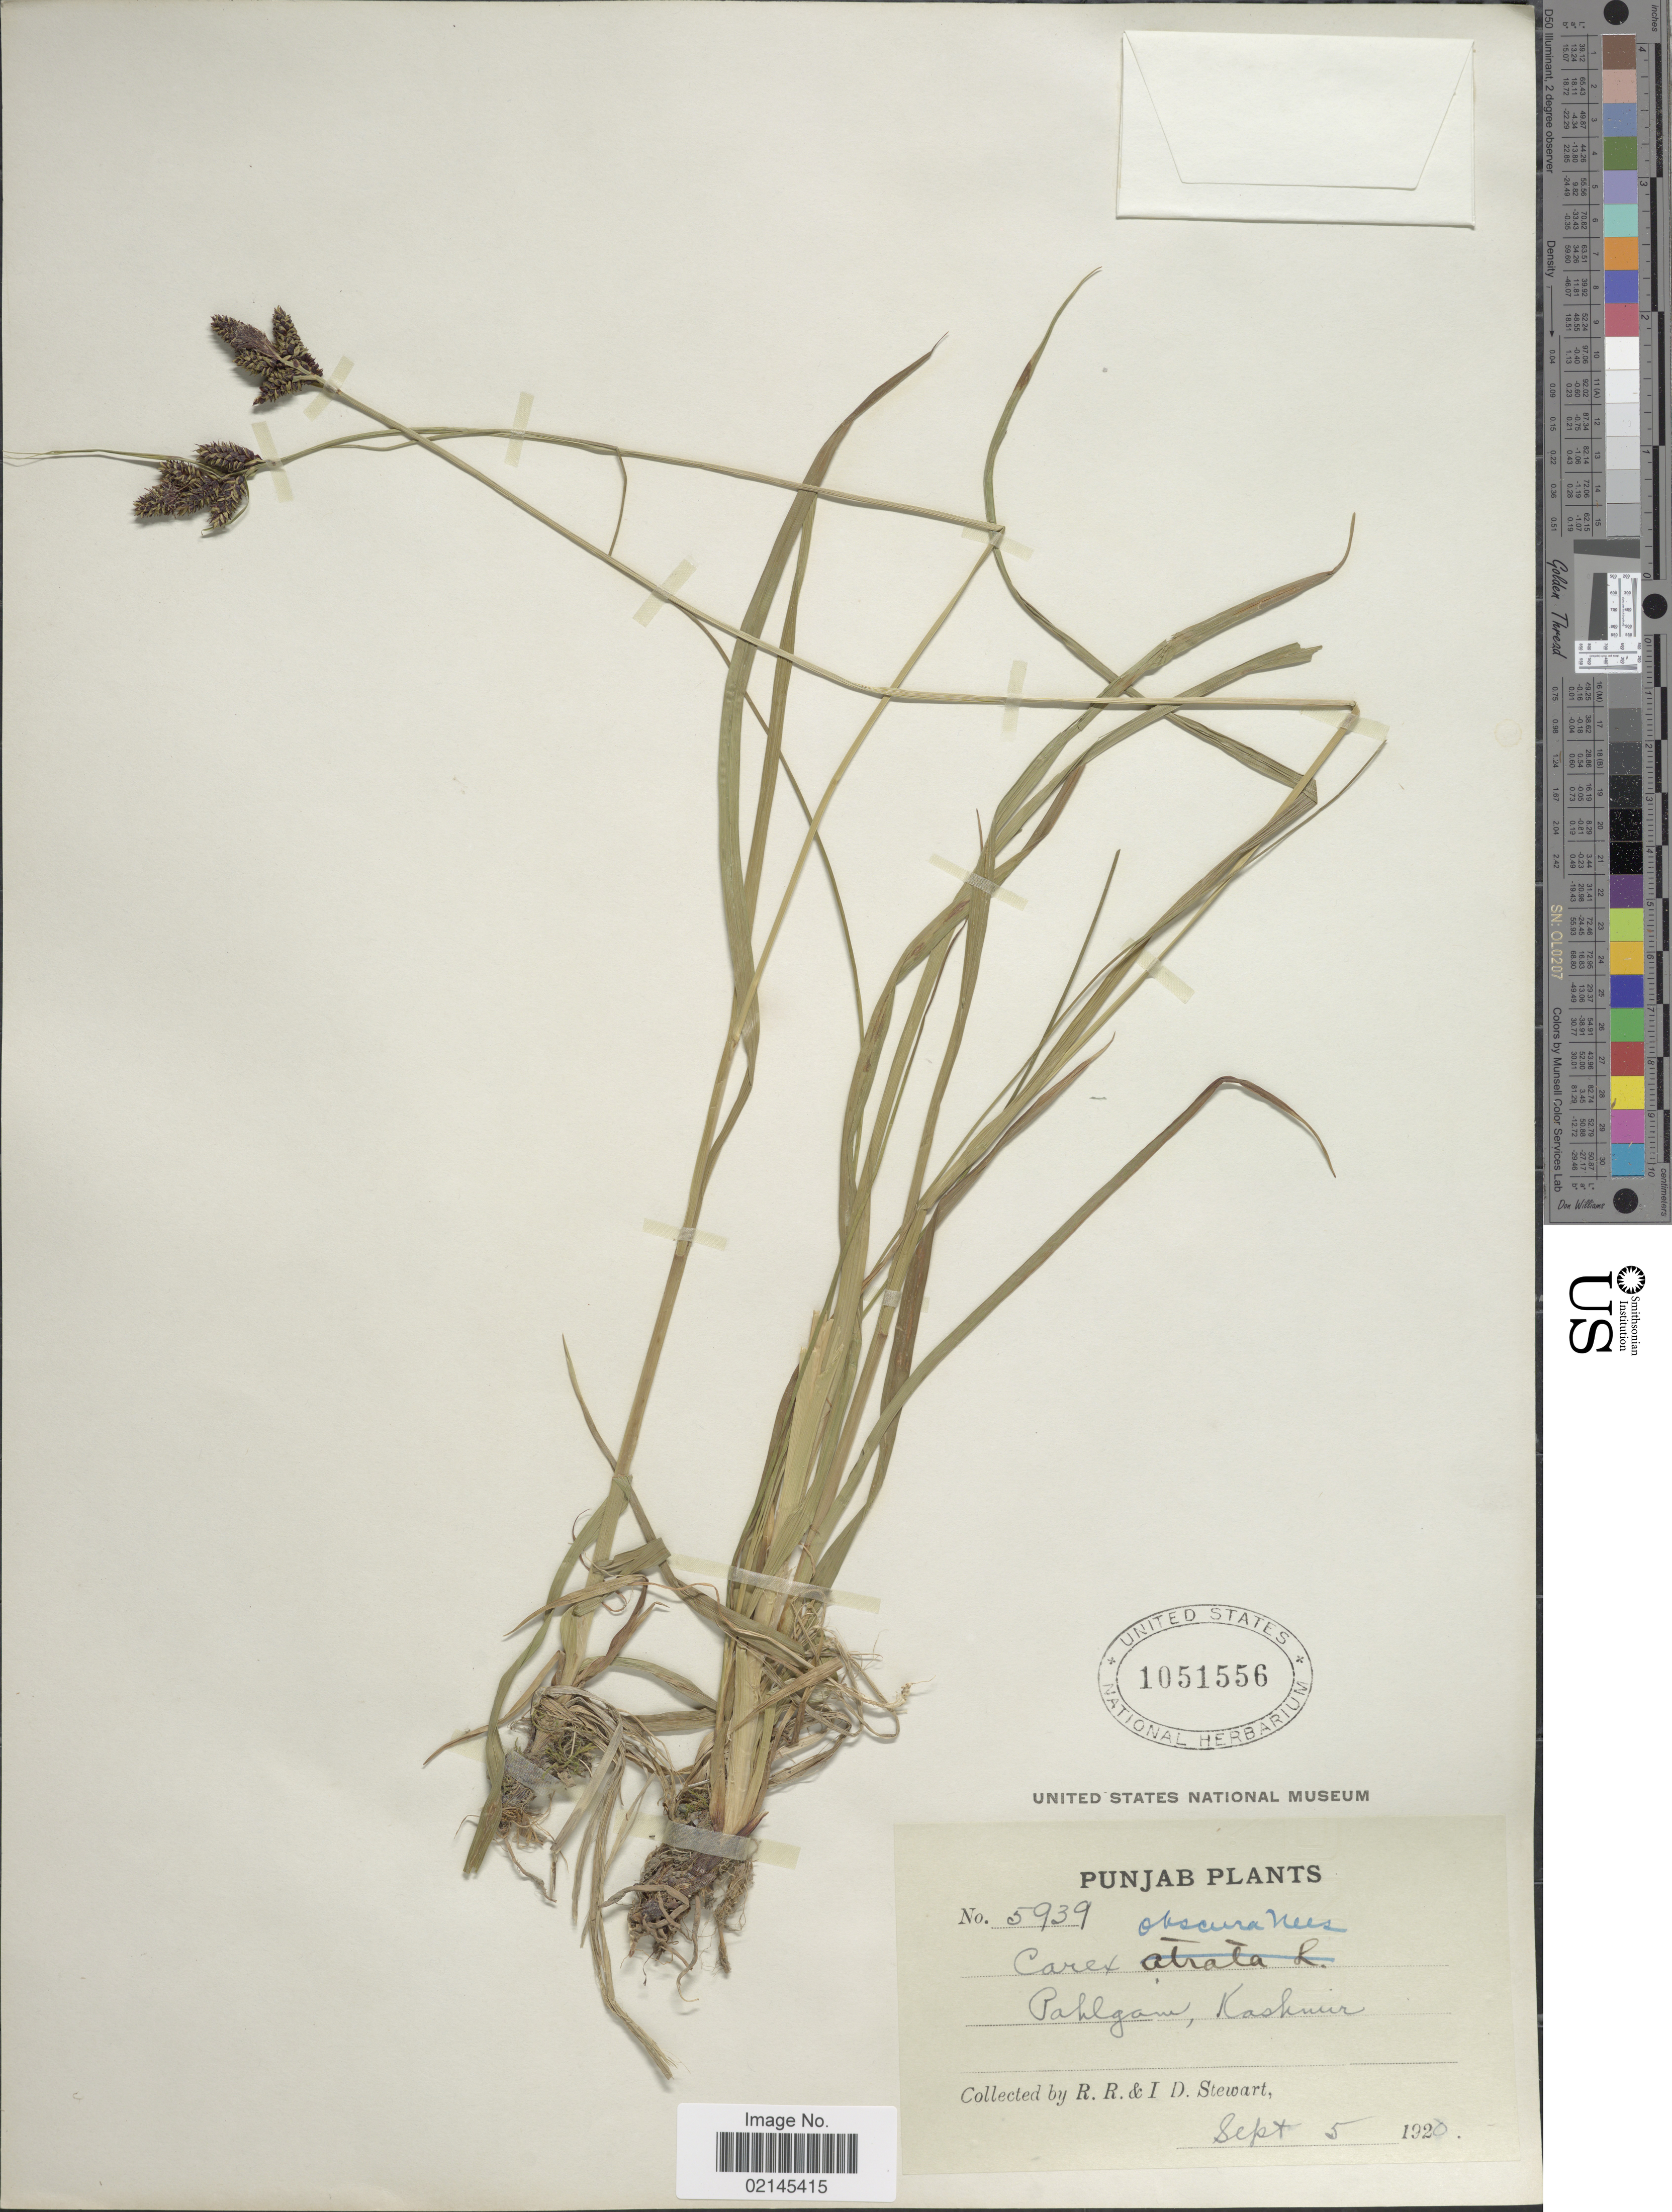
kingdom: Plantae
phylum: Tracheophyta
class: Liliopsida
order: Poales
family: Cyperaceae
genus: Carex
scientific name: Carex obscura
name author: Nees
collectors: R. R. Stewart & I. Stewart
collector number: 5939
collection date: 1920-09-05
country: India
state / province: Jammu and Kashmir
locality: Pahlgam, Kashmir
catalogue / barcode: US 1051556